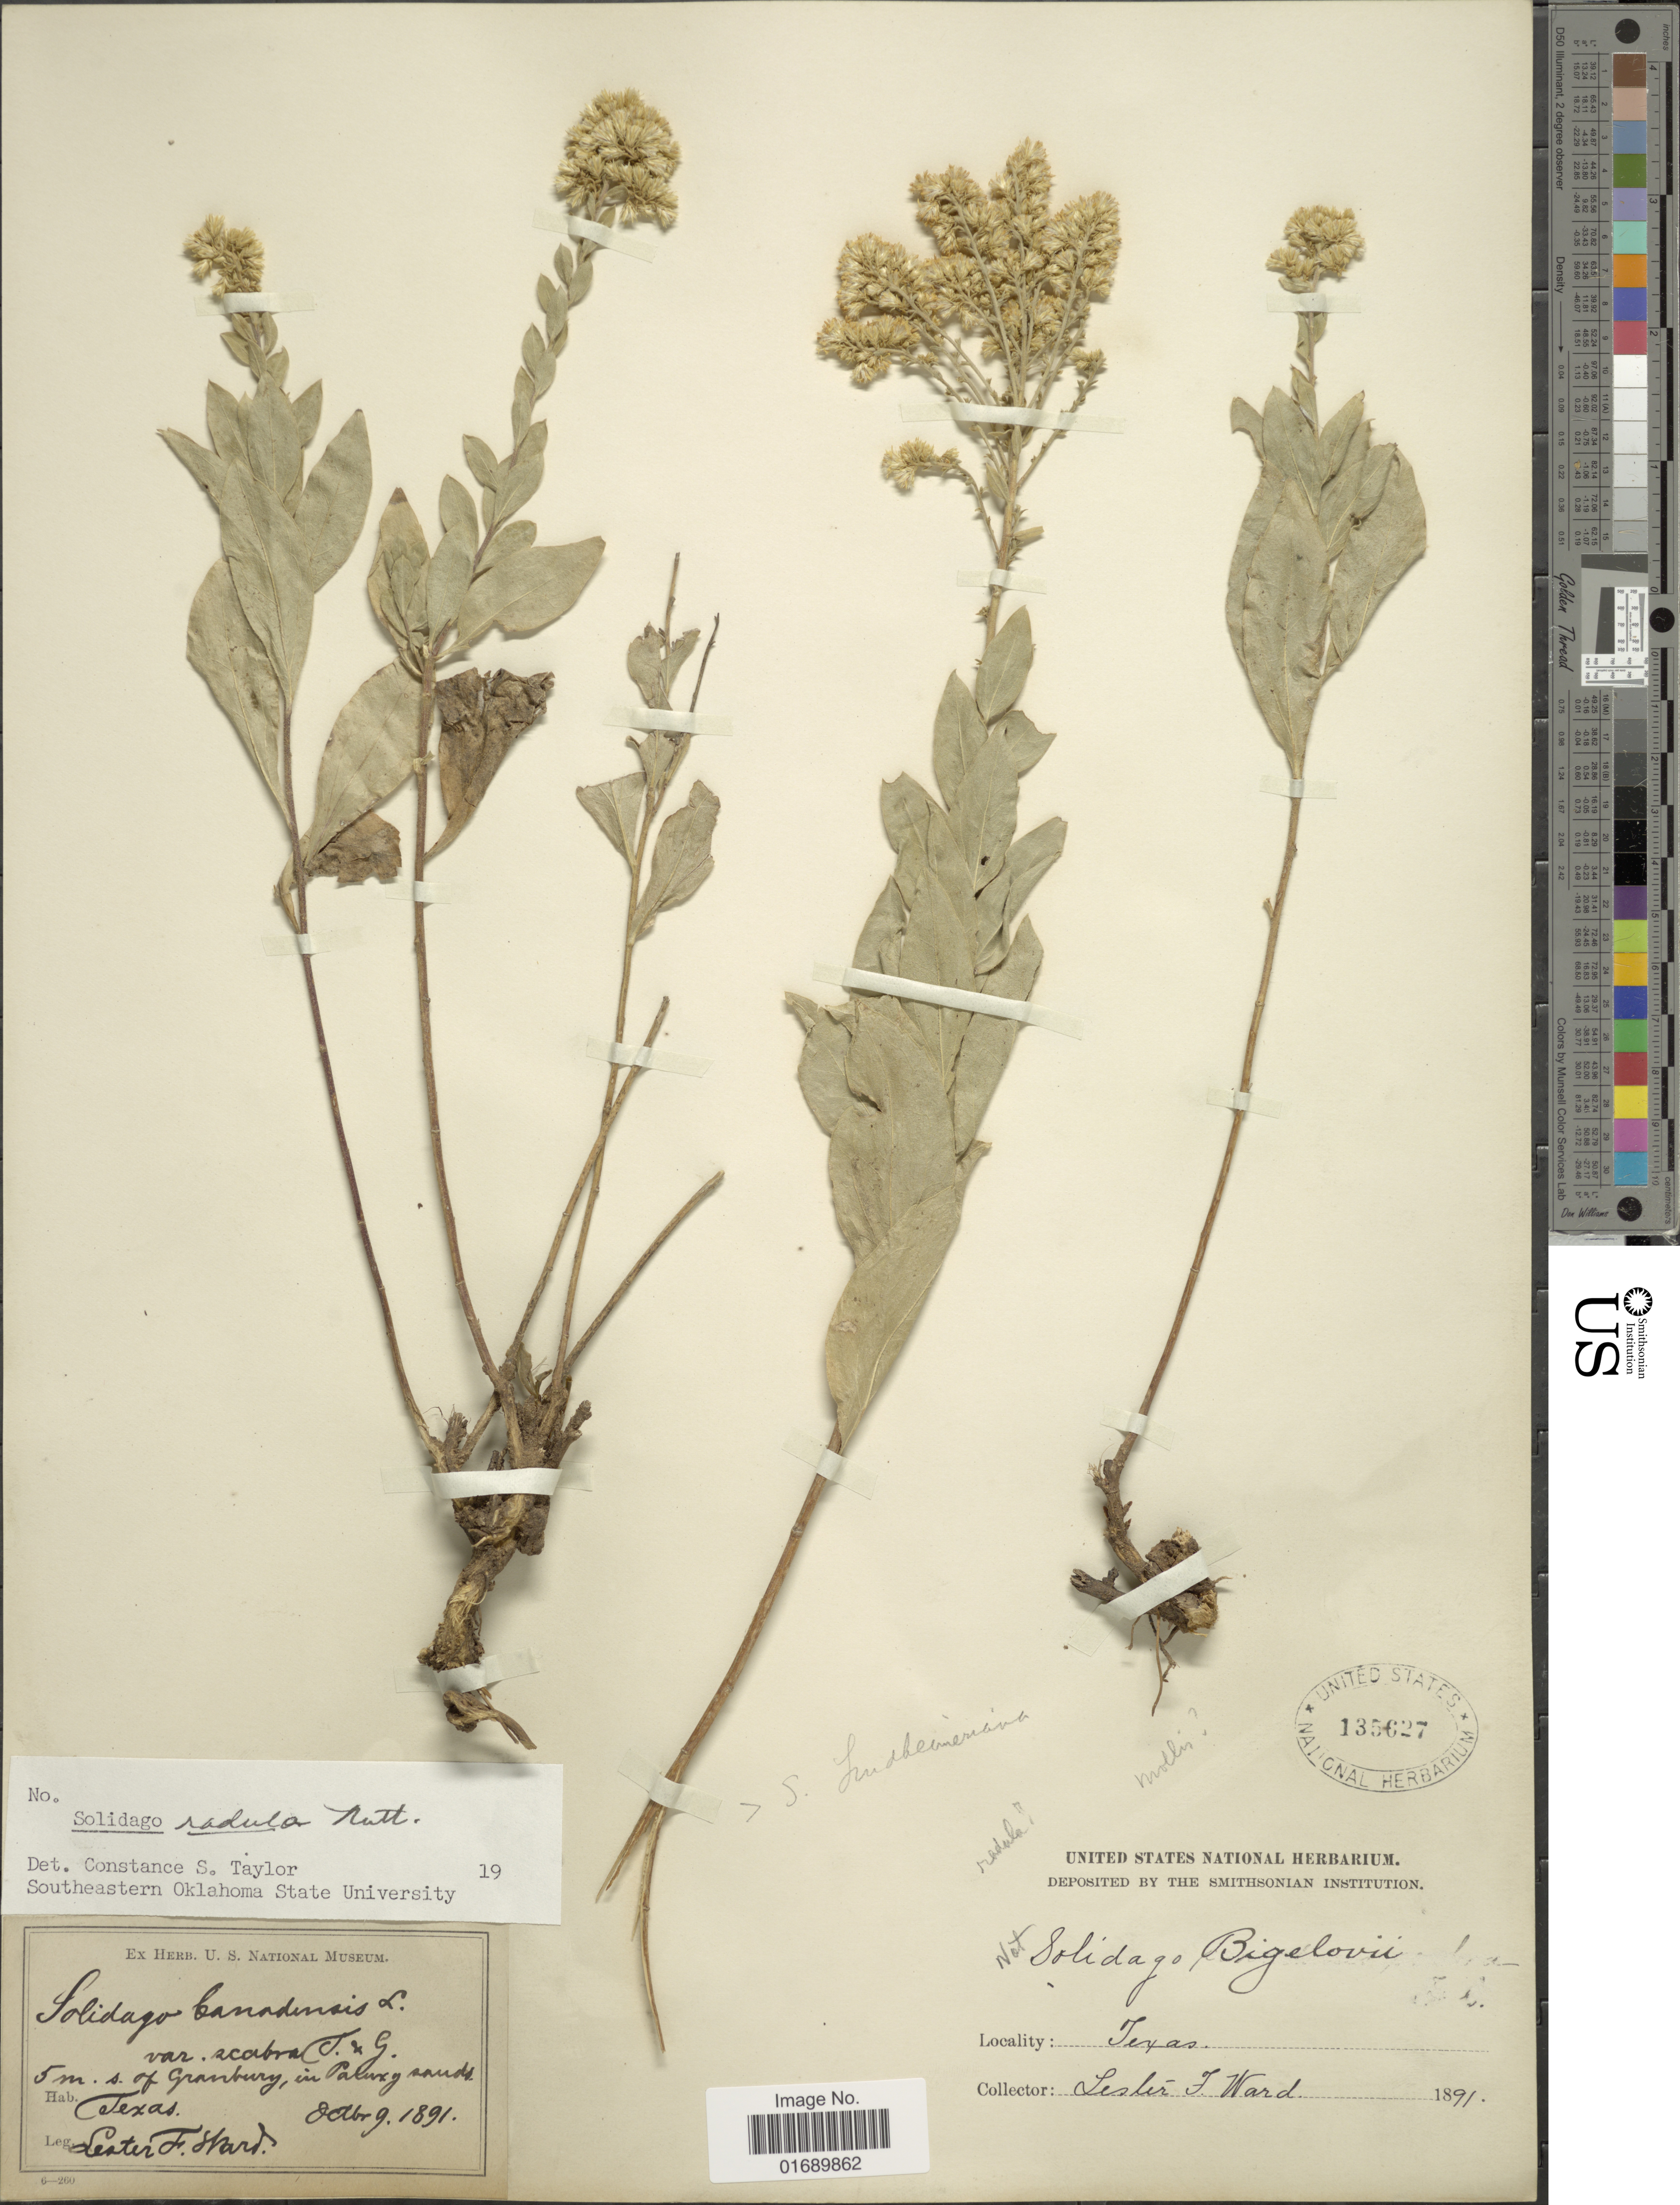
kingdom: Plantae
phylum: Tracheophyta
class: Magnoliopsida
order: Asterales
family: Asteraceae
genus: Solidago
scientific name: Solidago radula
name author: Nutt.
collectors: L. F. Ward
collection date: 1891-10-09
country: United States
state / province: Texas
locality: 5 mi. s of Granbury, in Paluxy sandy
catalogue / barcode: US 135627